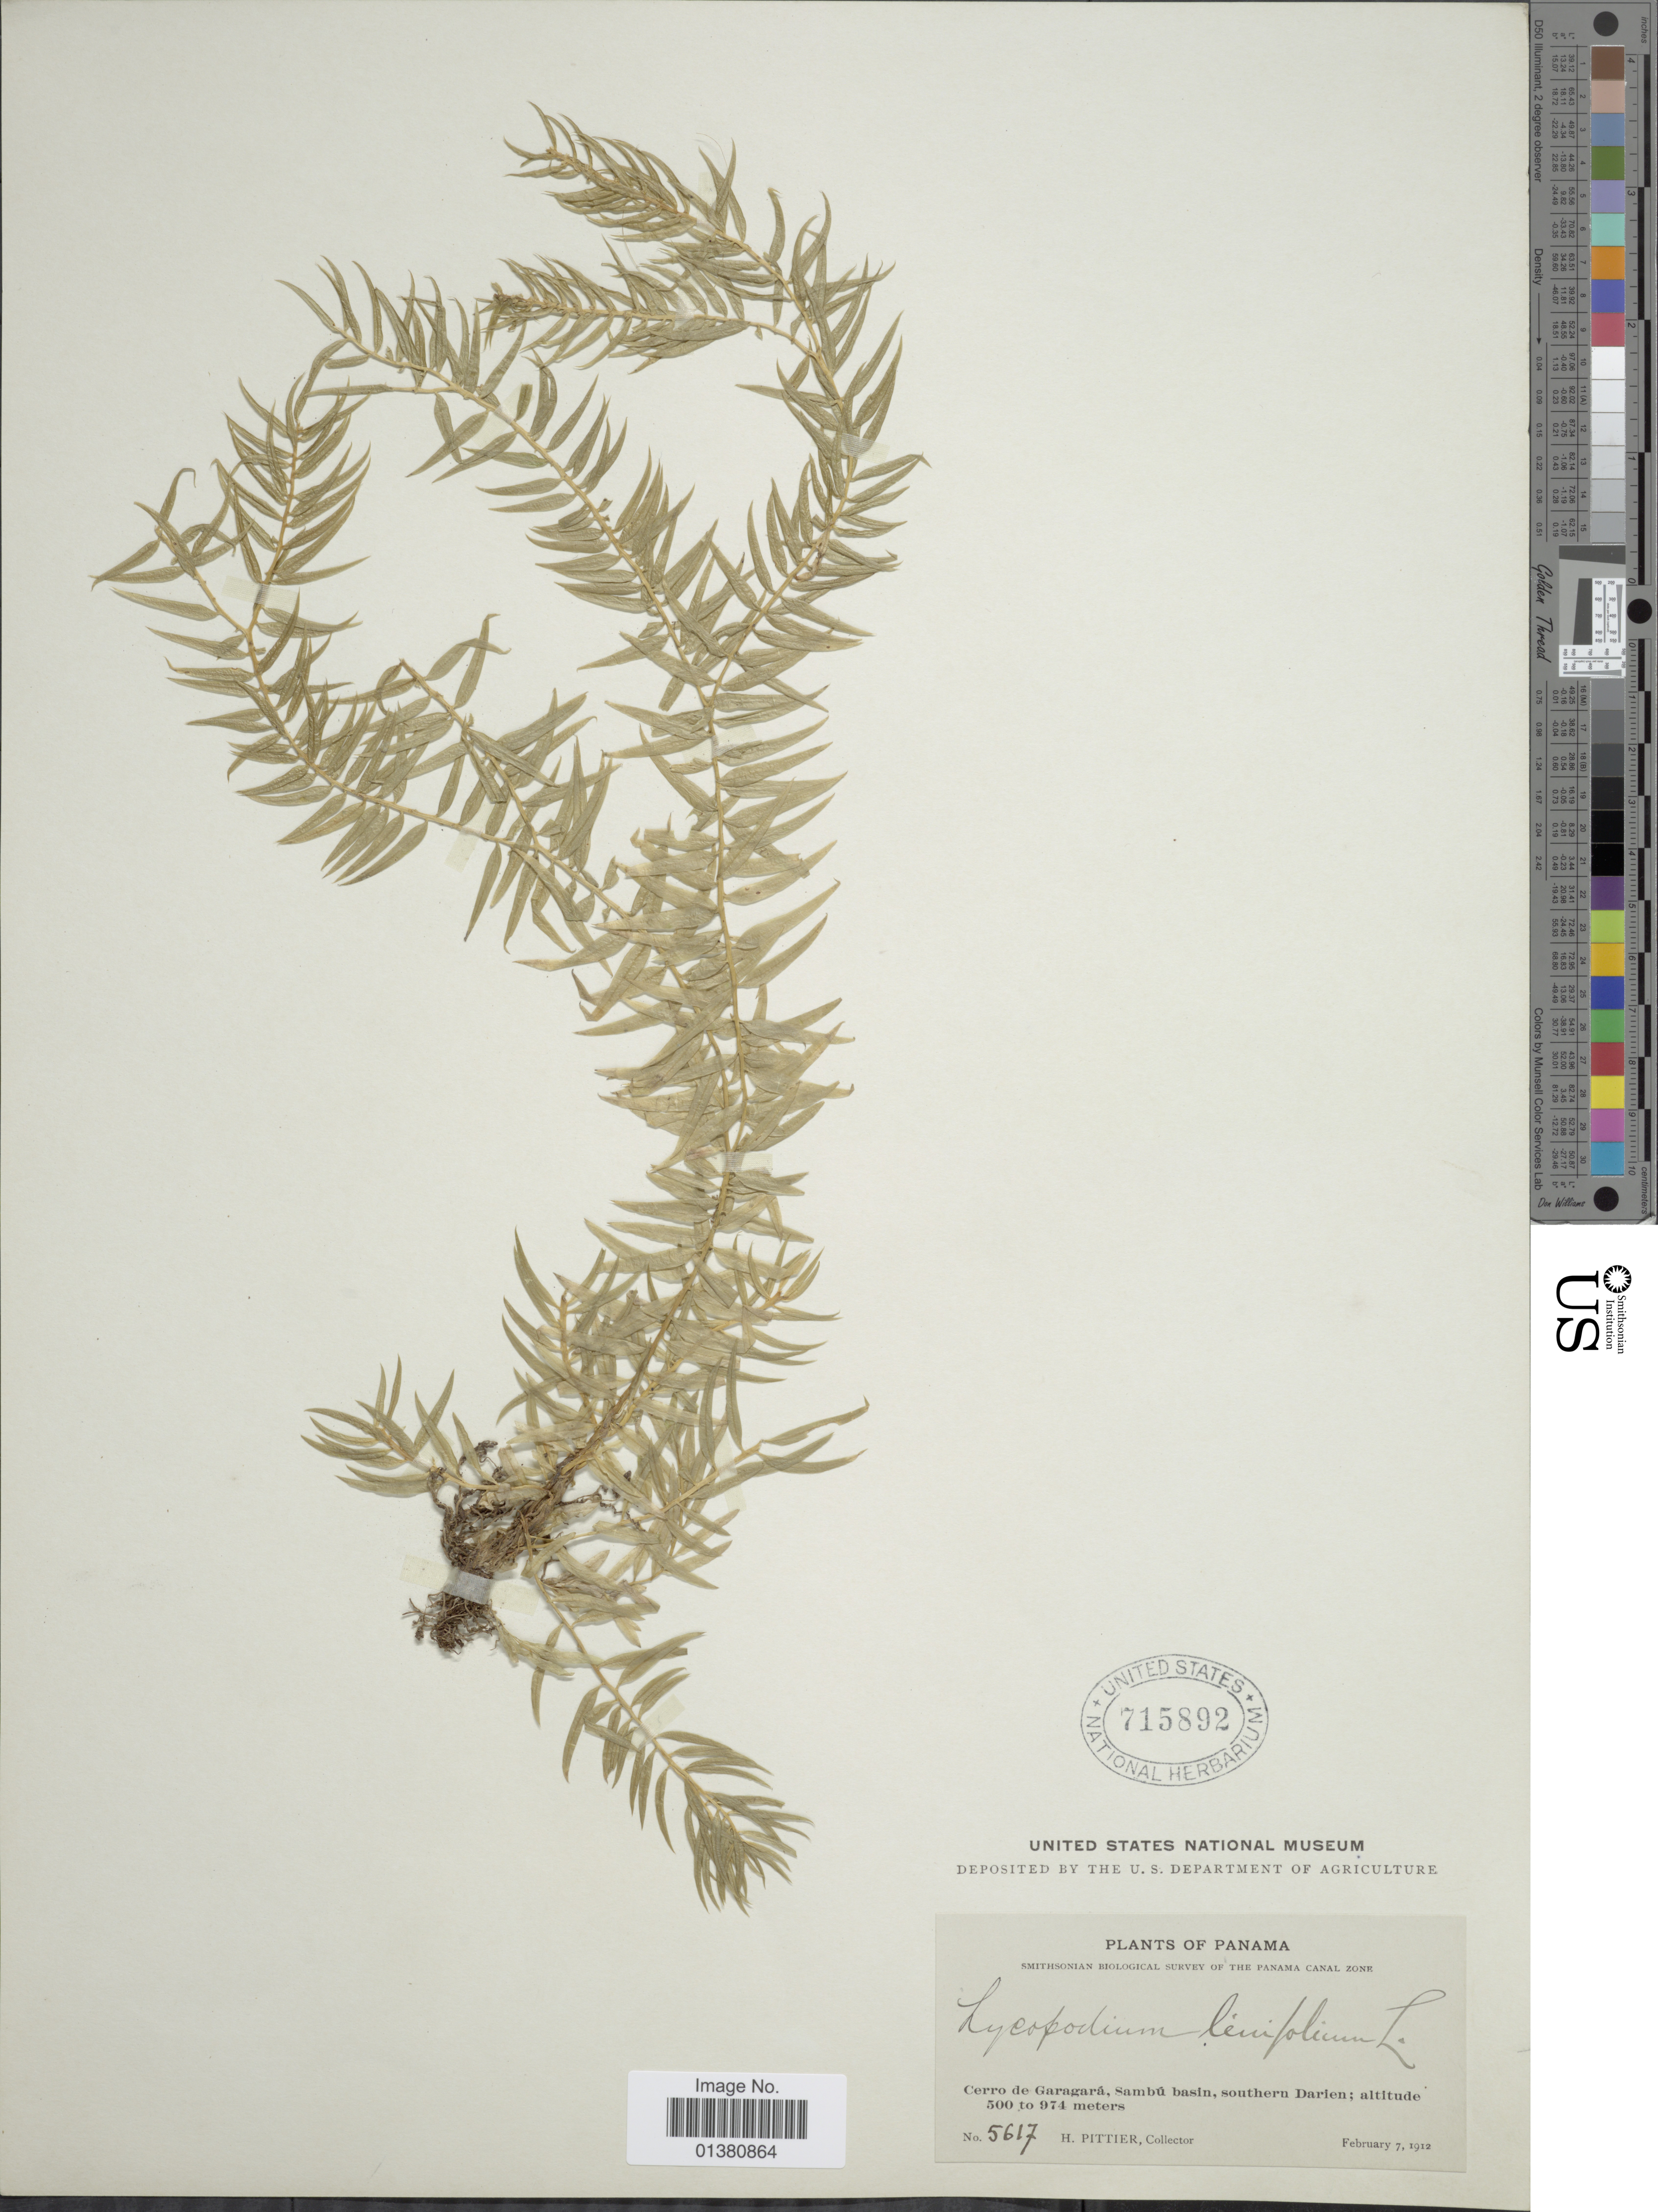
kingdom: Plantae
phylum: Tracheophyta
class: Lycopodiopsida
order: Lycopodiales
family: Lycopodiaceae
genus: Phlegmariurus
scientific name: Phlegmariurus linifolius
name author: (L.) B. Øllg.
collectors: H. F. Pittier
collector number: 5617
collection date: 1912-02-07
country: Panama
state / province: Darién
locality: Cerro de Garagará, Sambu basin, southern Darien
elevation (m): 500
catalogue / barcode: US 715892